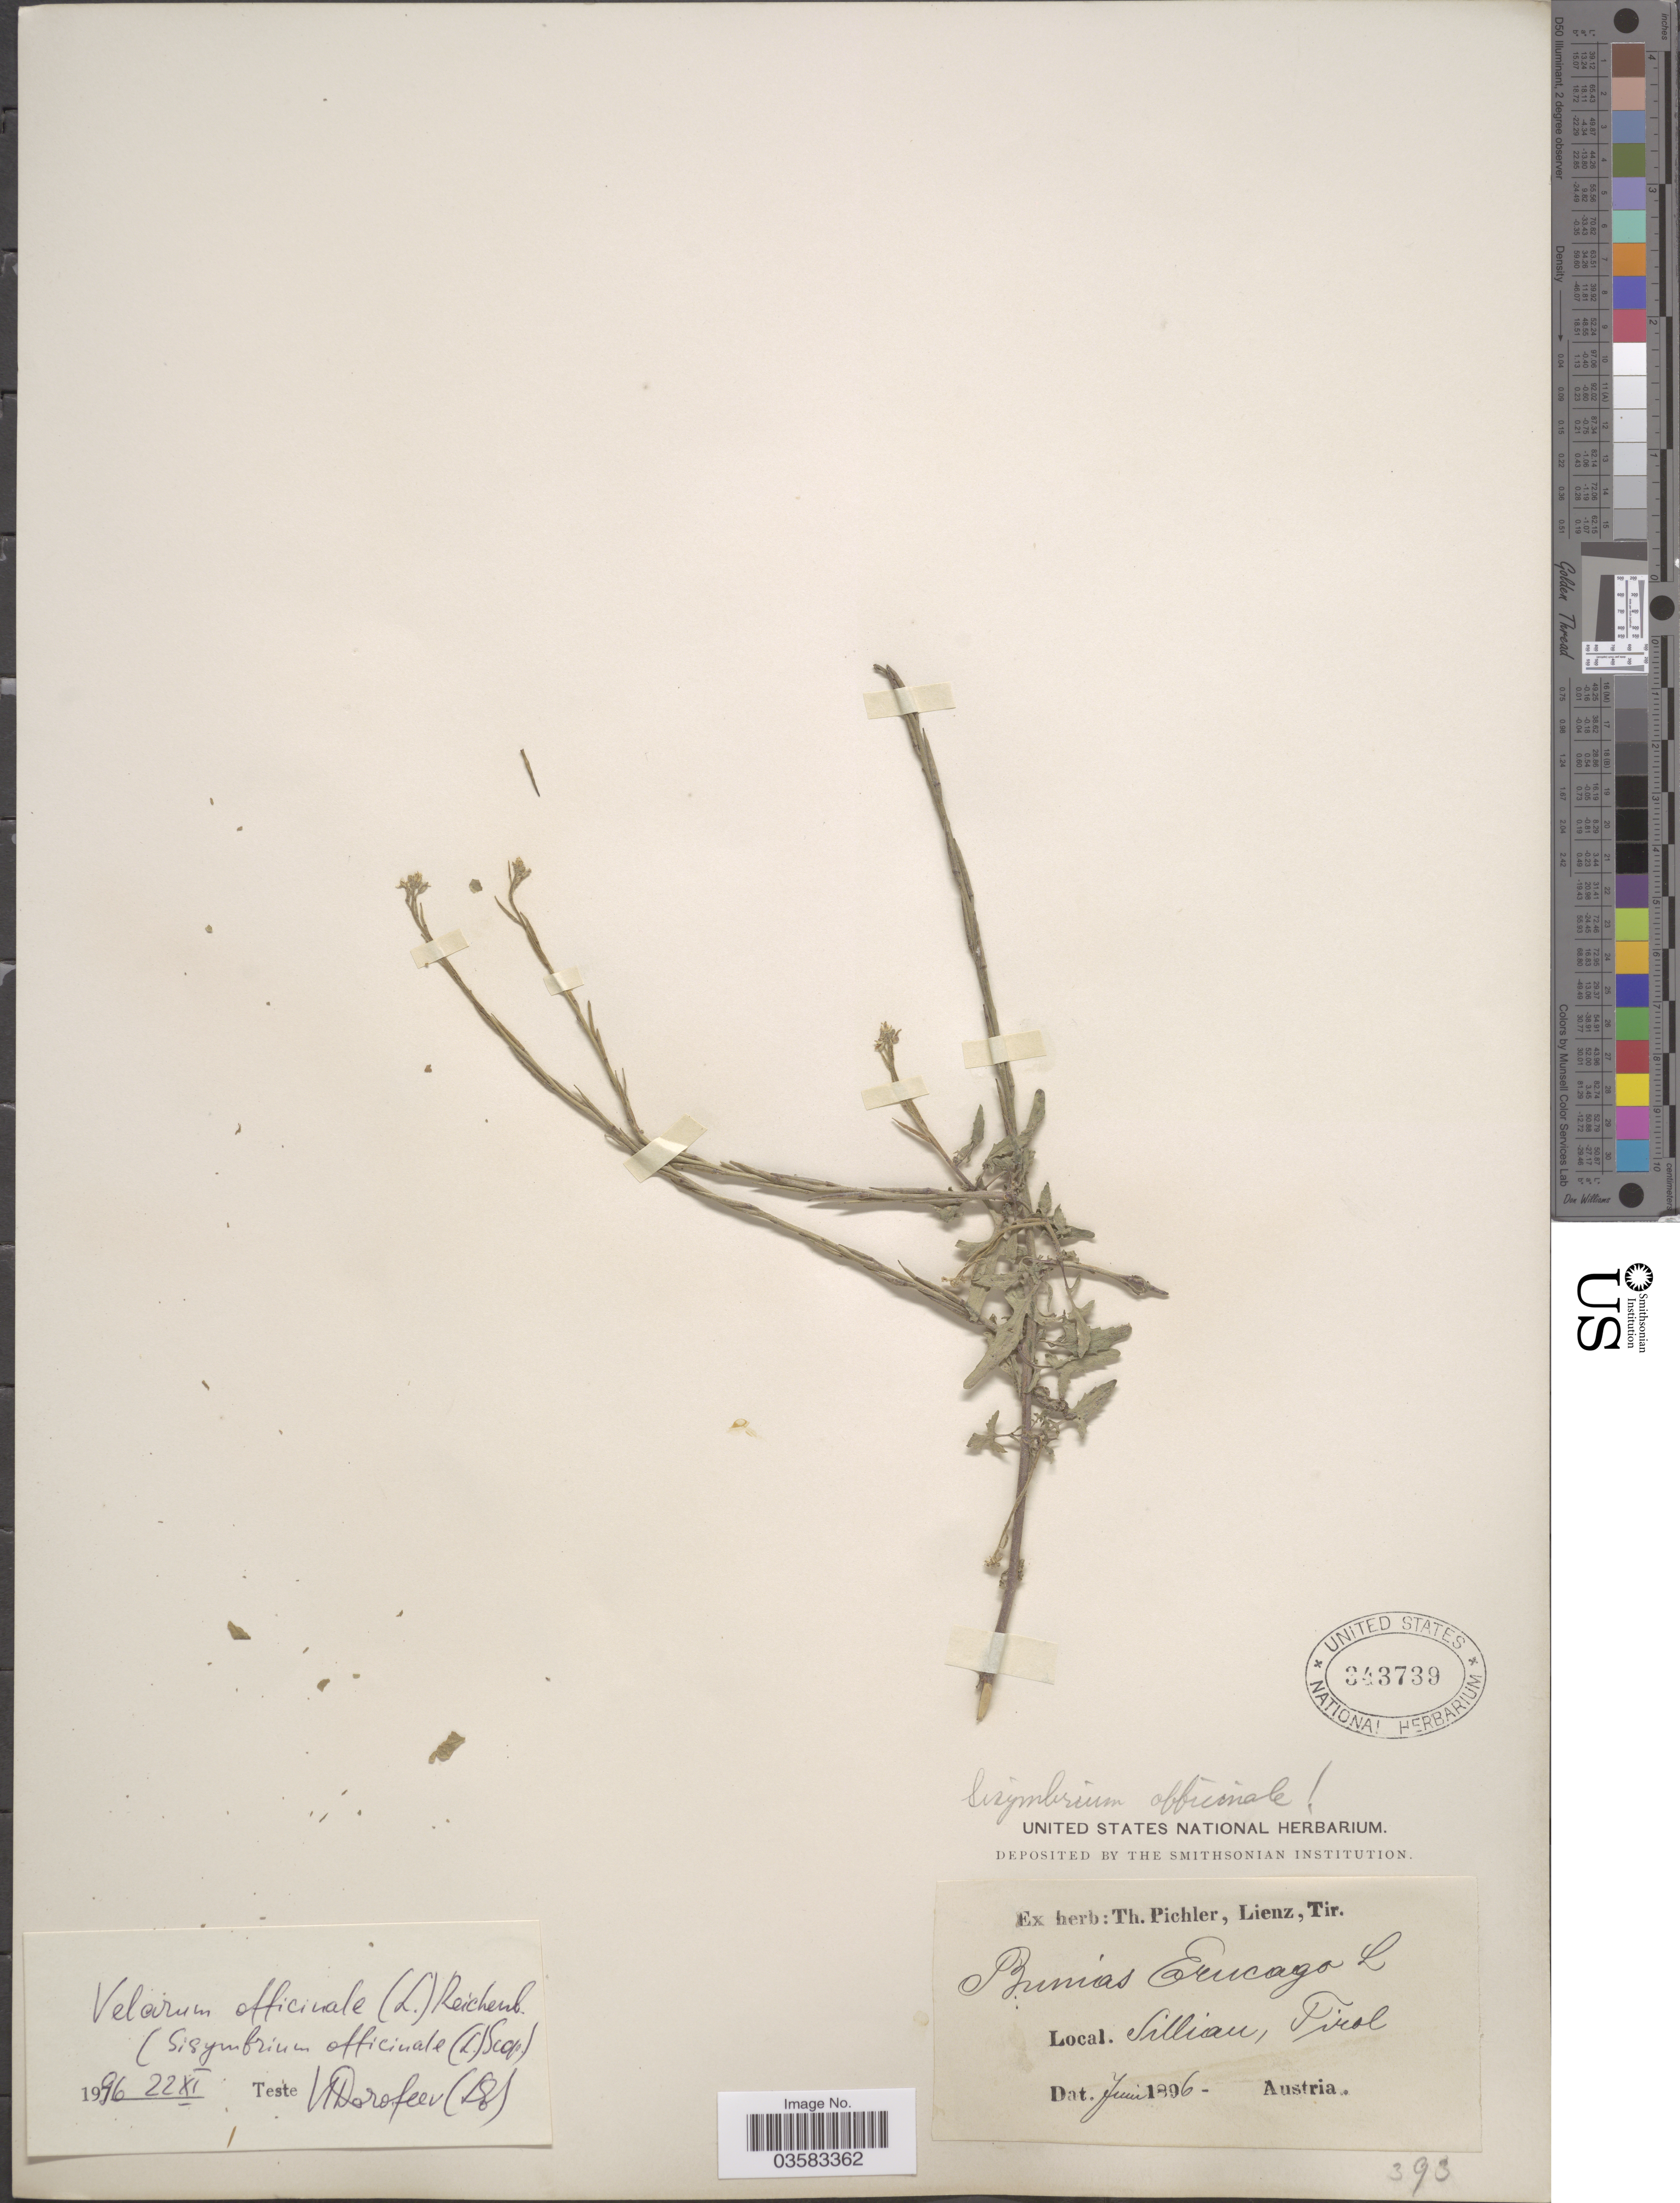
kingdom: Plantae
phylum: Tracheophyta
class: Magnoliopsida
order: Brassicales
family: Brassicaceae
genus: Sisymbrium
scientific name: Sisymbrium officinale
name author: (L.) Scop.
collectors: ex herb. T. Pichler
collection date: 1896-06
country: Austria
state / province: Tirol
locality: Sillian.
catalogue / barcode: US 343739